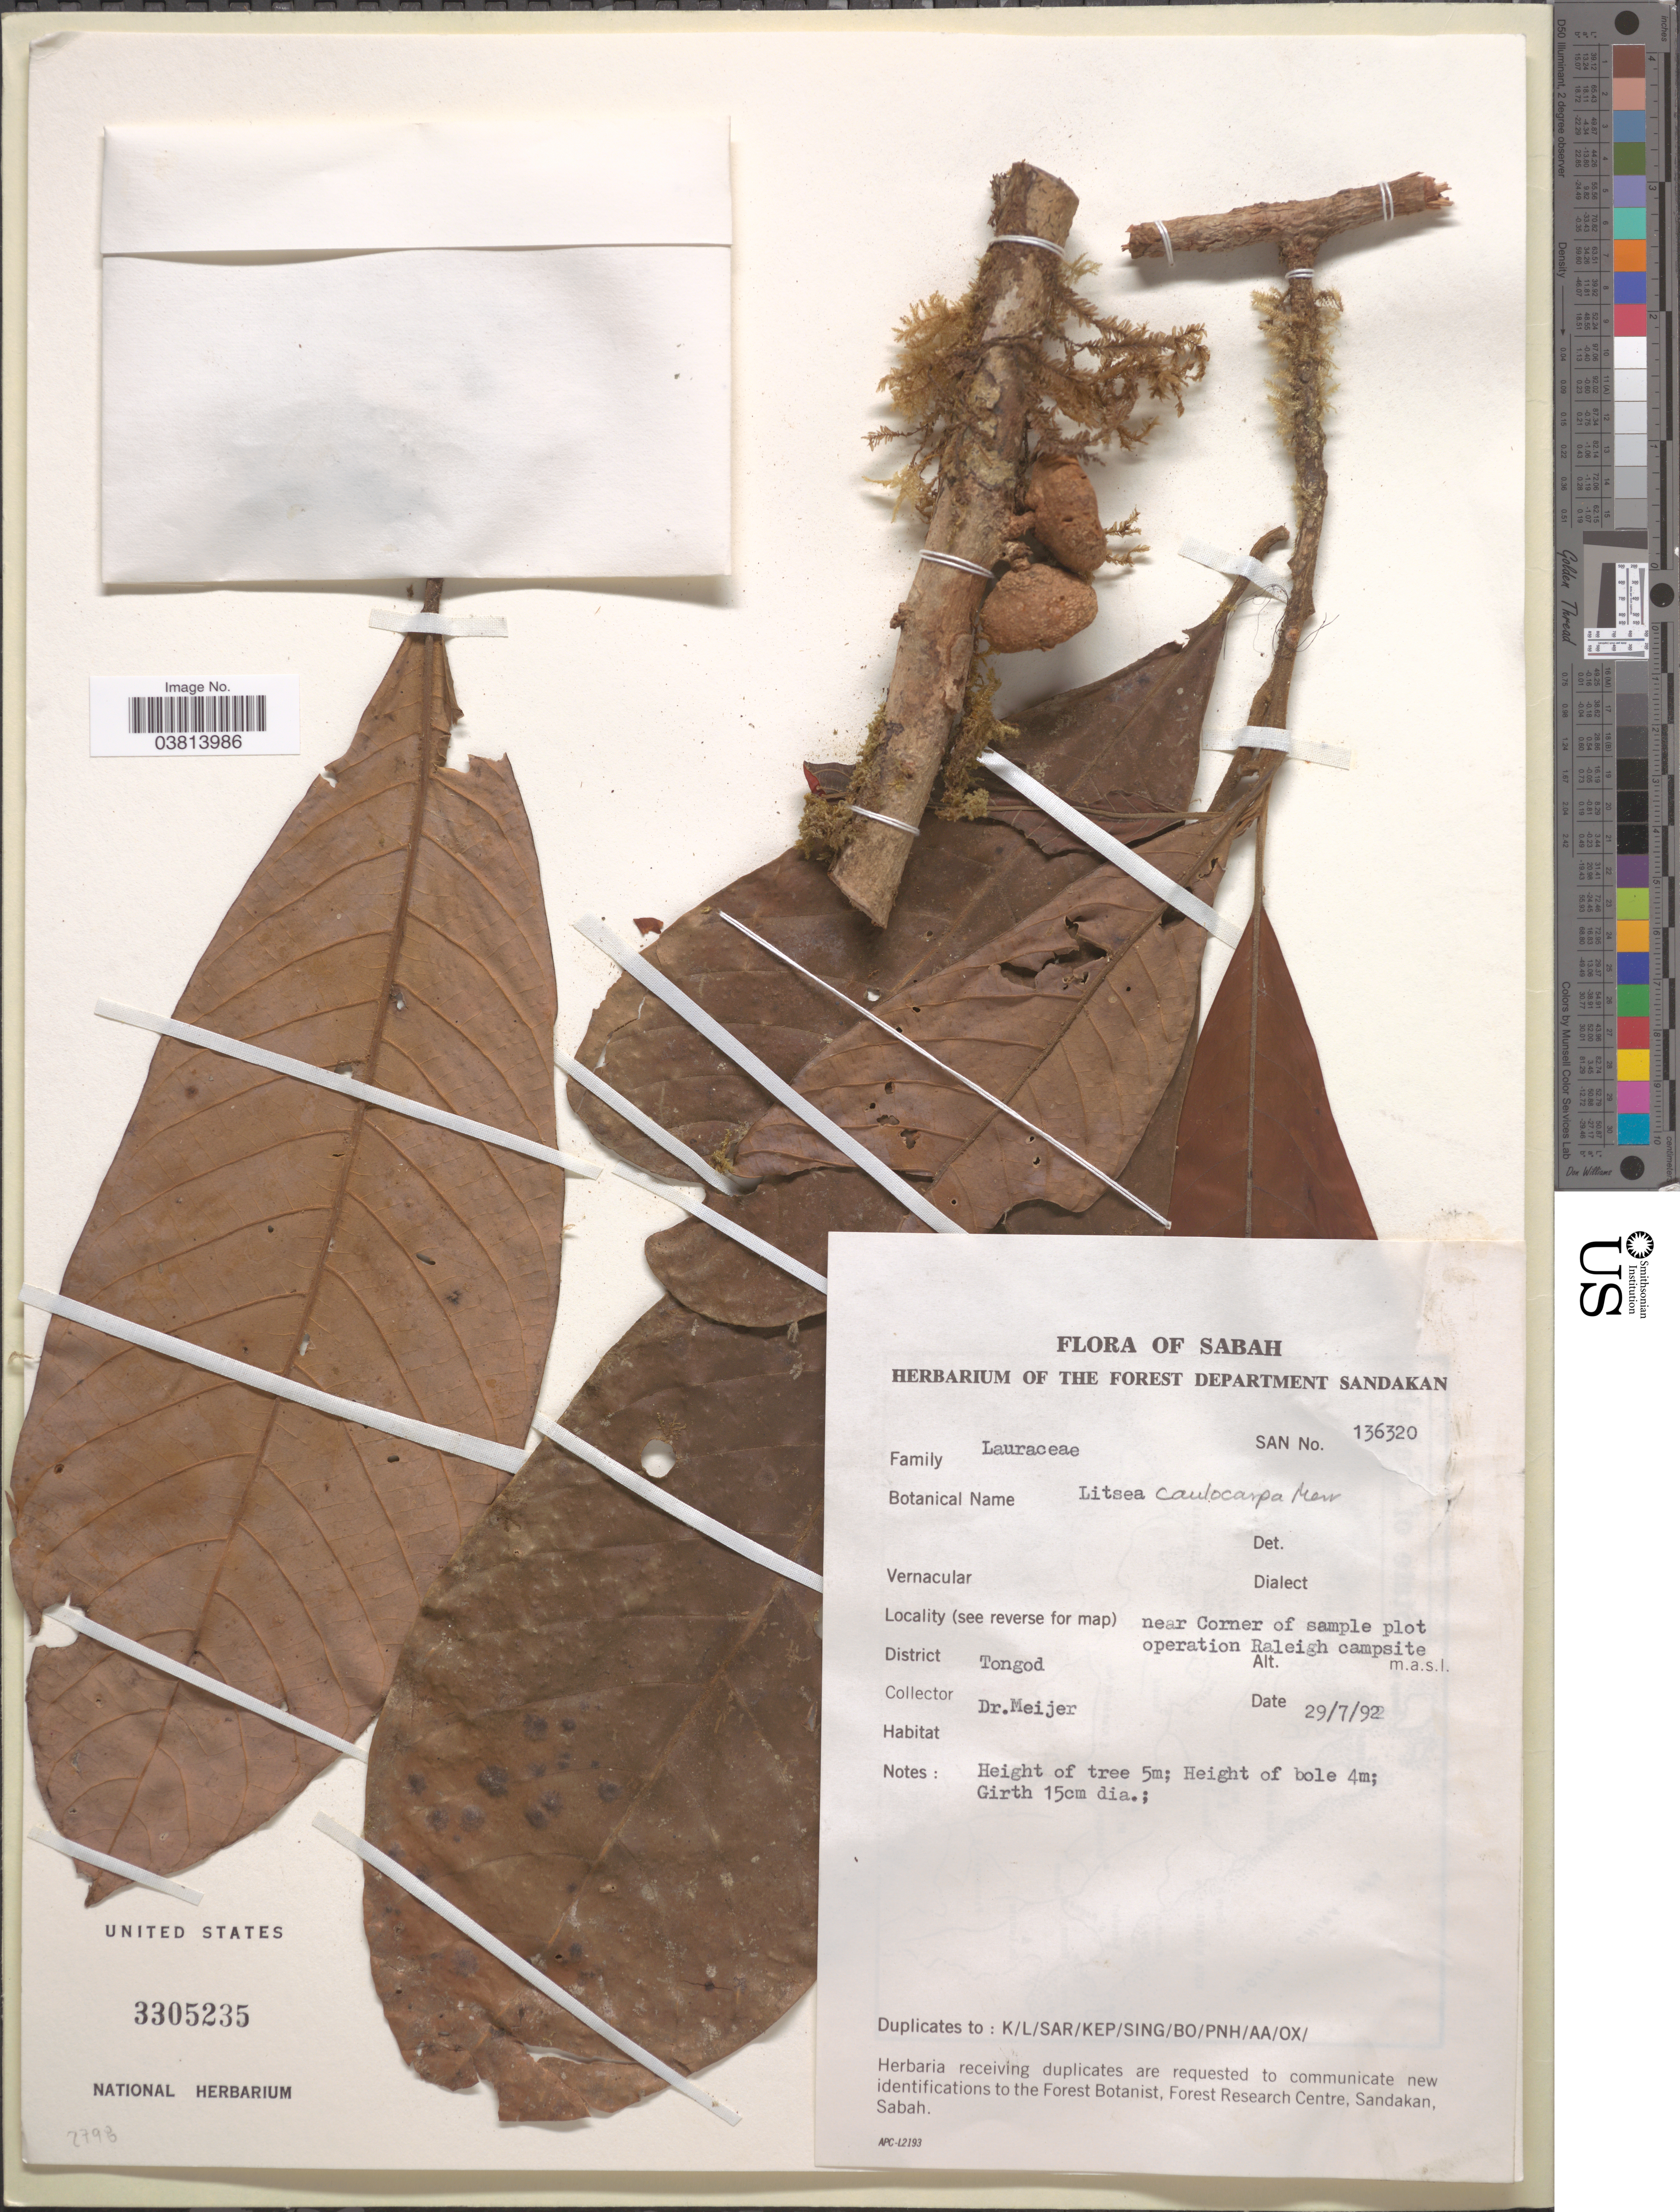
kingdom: Plantae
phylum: Tracheophyta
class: Magnoliopsida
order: Laurales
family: Lauraceae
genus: Litsea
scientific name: Litsea caulocarpa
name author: Merr.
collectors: -- Meijer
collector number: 136320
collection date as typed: Transcribed d/m/y: 29/7/92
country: Malaysia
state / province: Sabah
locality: Near Corner of sample plot operation Raleigh campsite, District Tongod.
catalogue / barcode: US 3305235